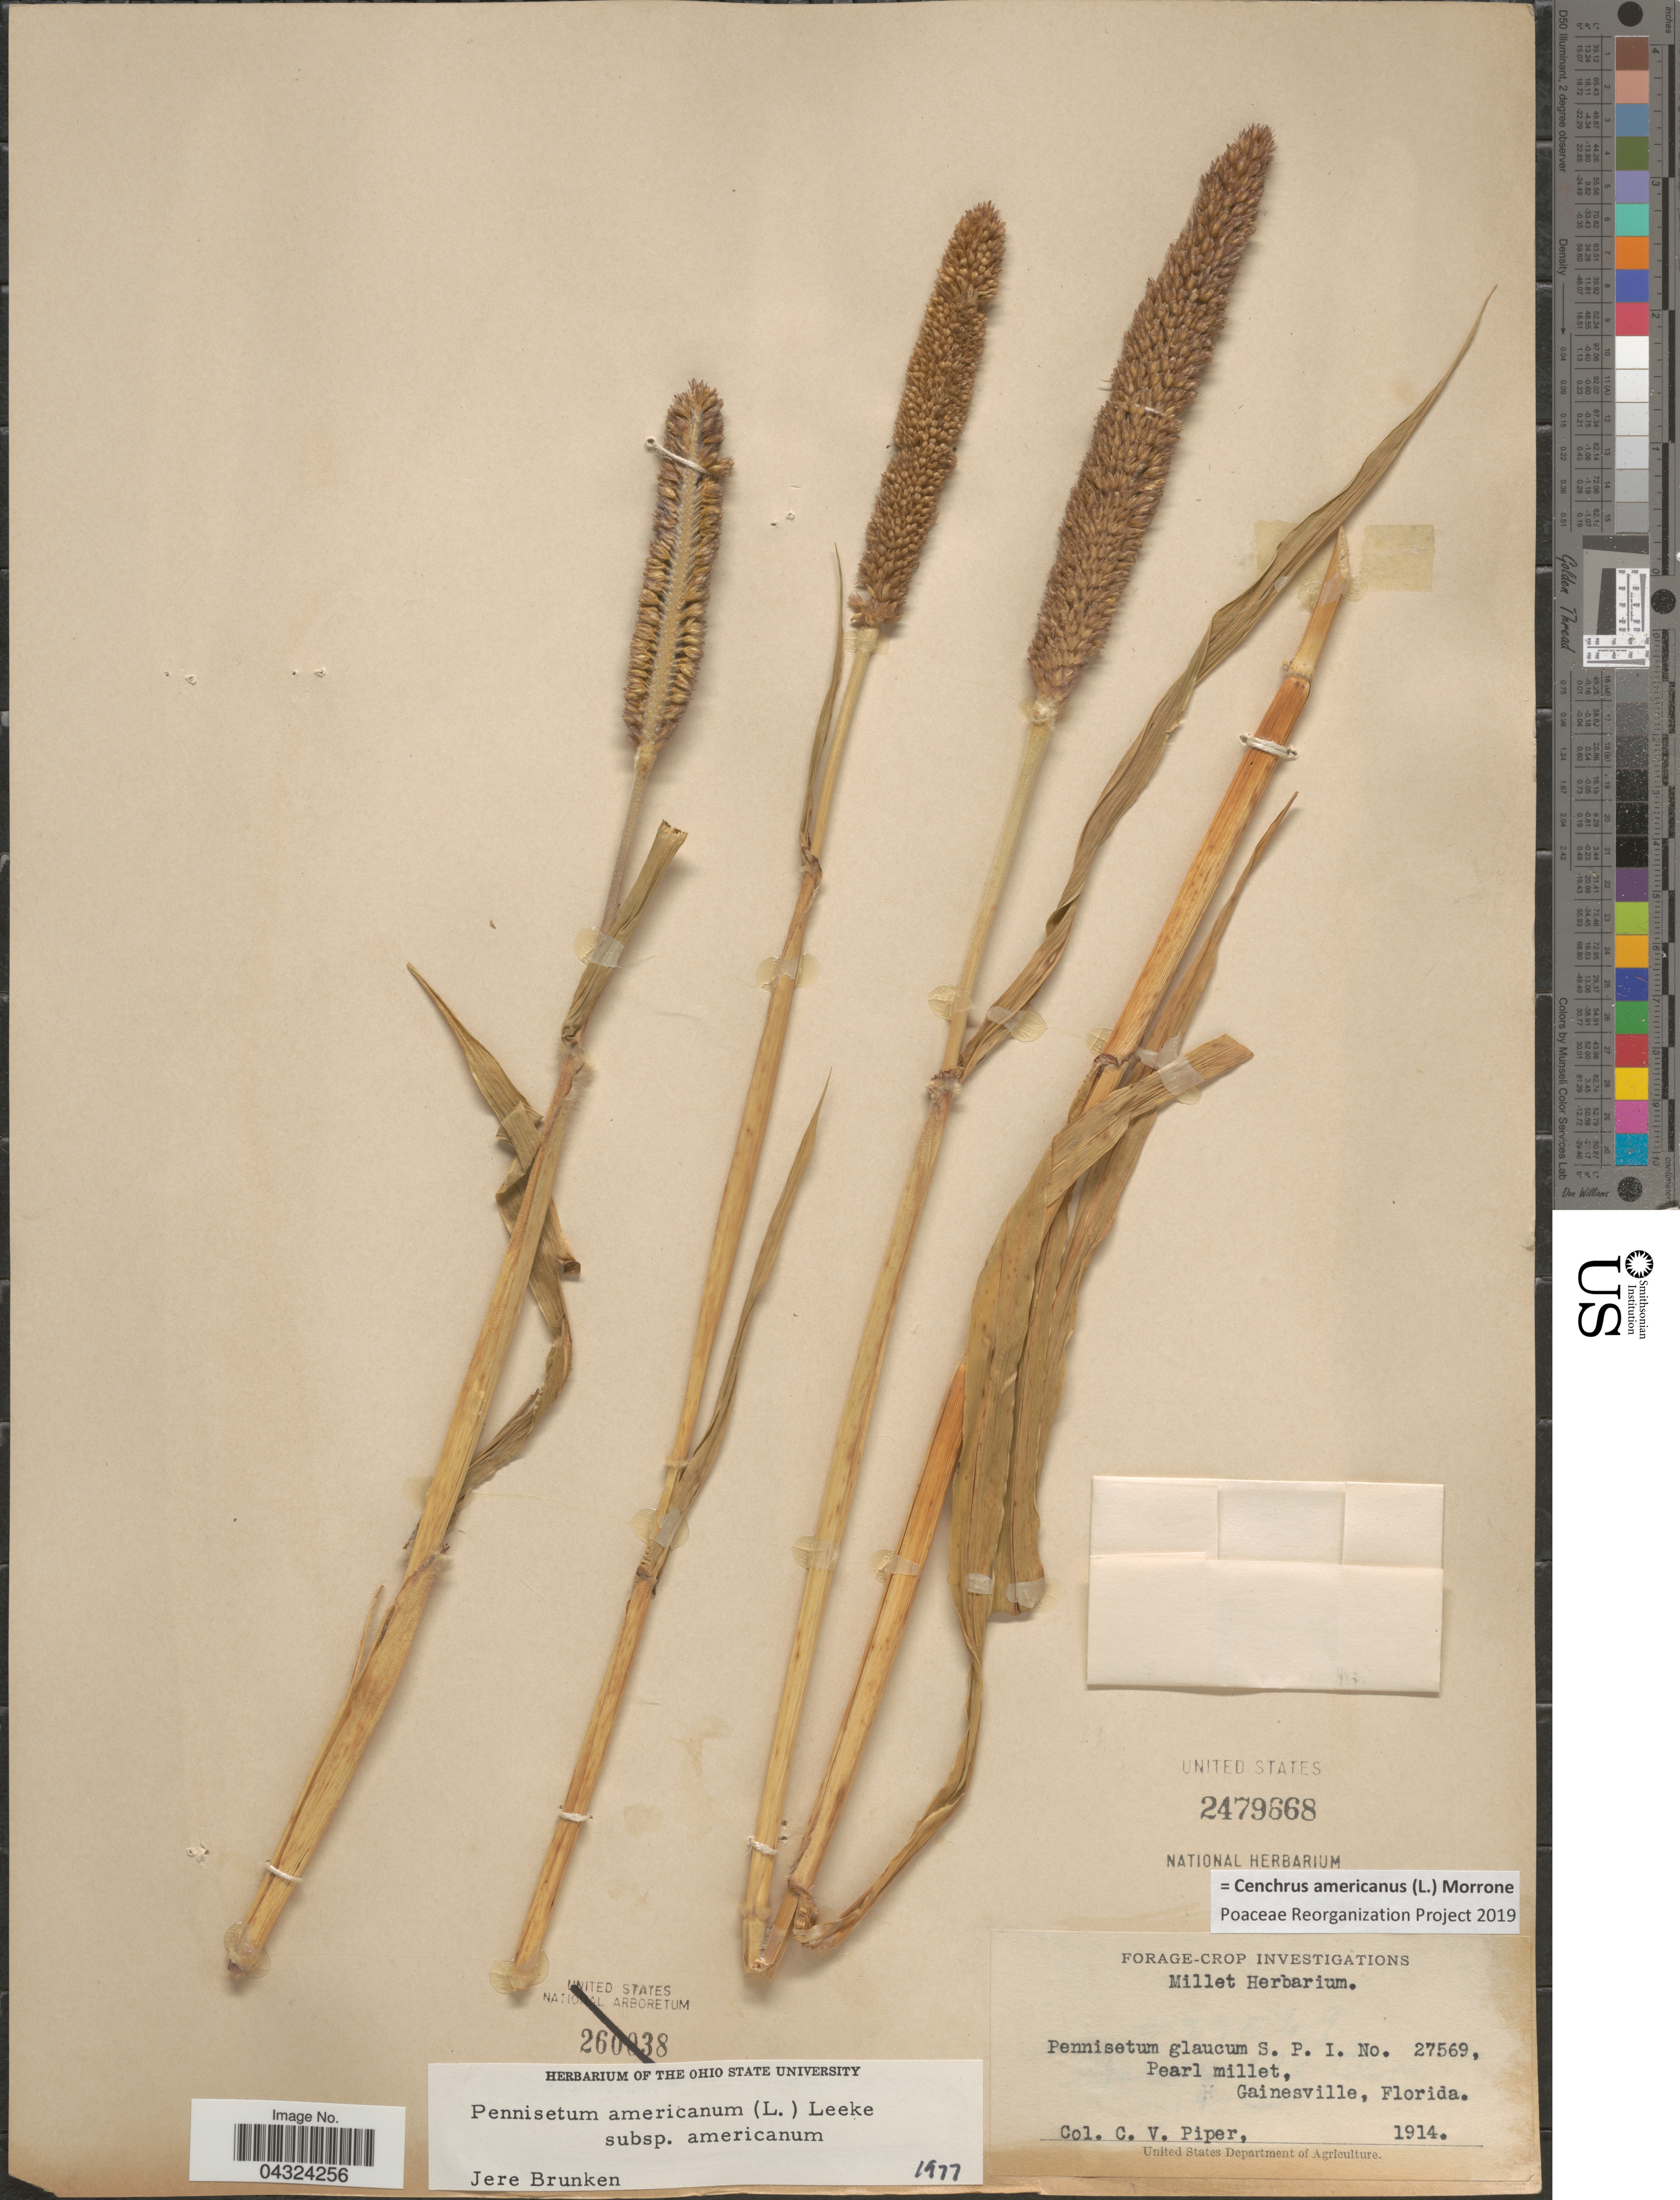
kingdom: Plantae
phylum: Tracheophyta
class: Liliopsida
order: Poales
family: Poaceae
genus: Cenchrus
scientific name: Cenchrus americanus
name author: (L.) Morrone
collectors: C. V. Piper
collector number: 27569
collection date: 1914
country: United States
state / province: Florida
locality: Pearl millet, Gainesville.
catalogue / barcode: US 2479668